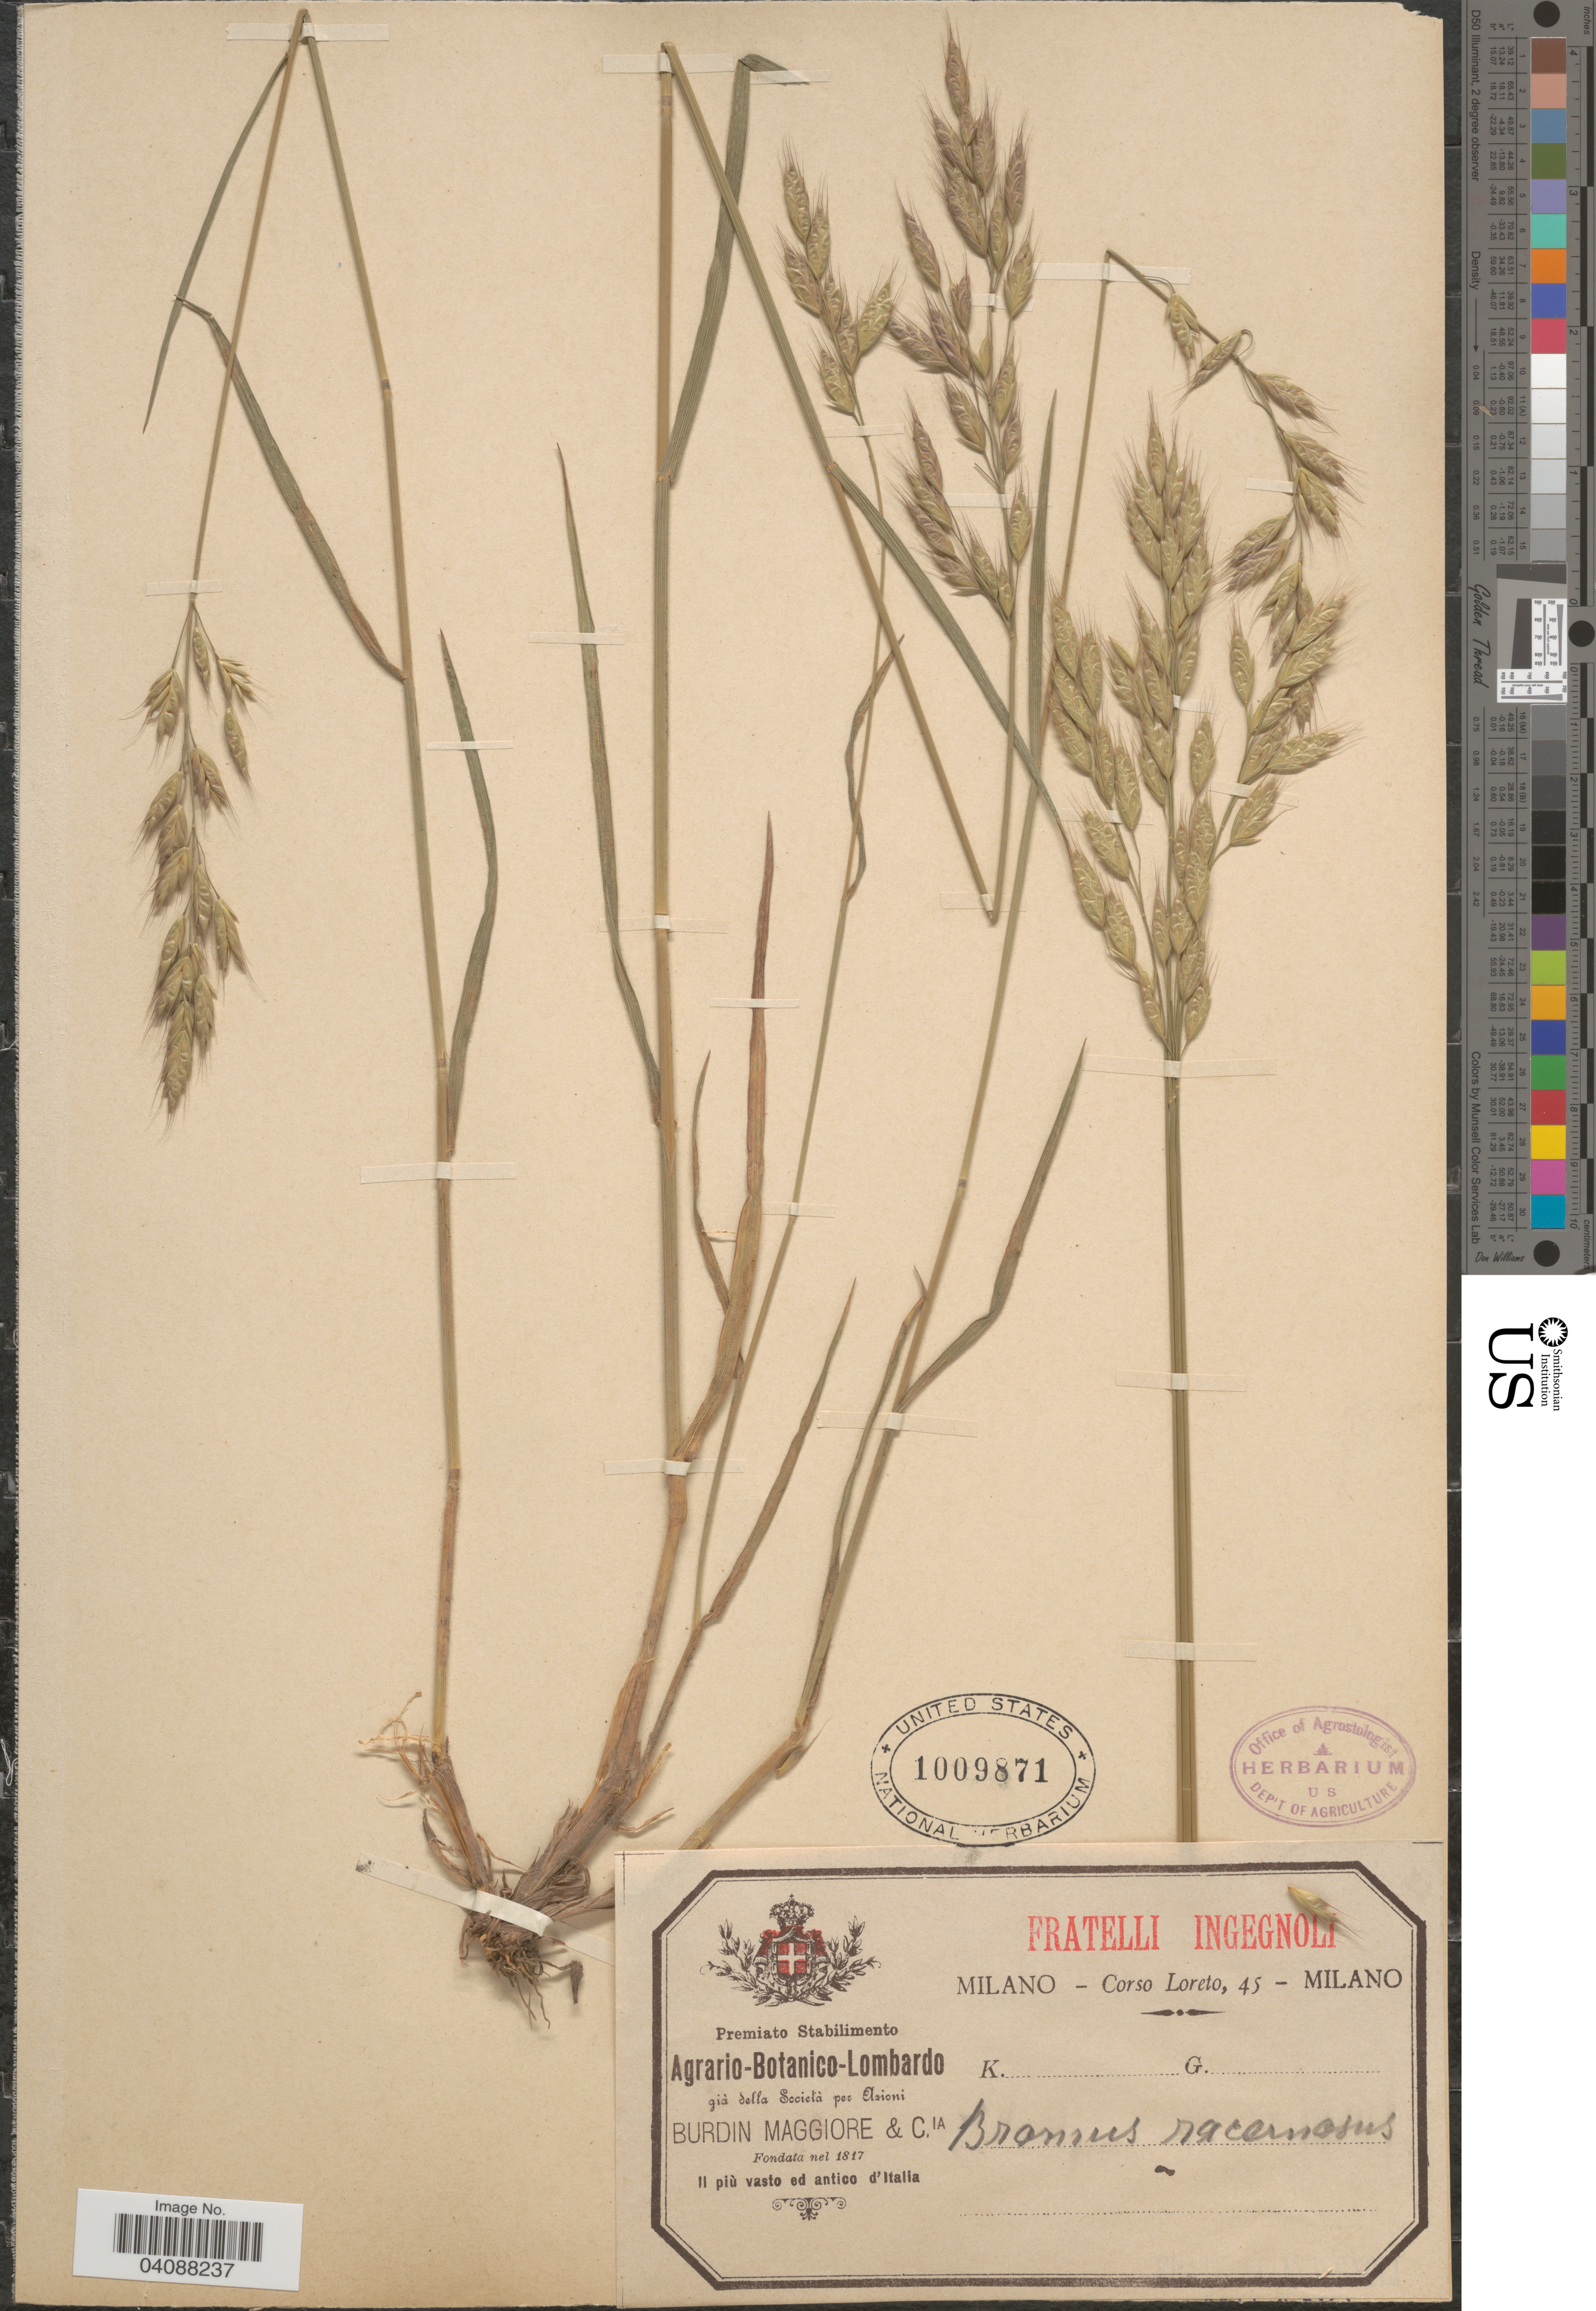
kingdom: Plantae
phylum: Tracheophyta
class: Liliopsida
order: Poales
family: Poaceae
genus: Bromus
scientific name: Bromus racemosus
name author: L.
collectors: Loreto, C.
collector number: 45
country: Italy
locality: II più vasto ed antico d'Italia.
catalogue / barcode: US 1009871